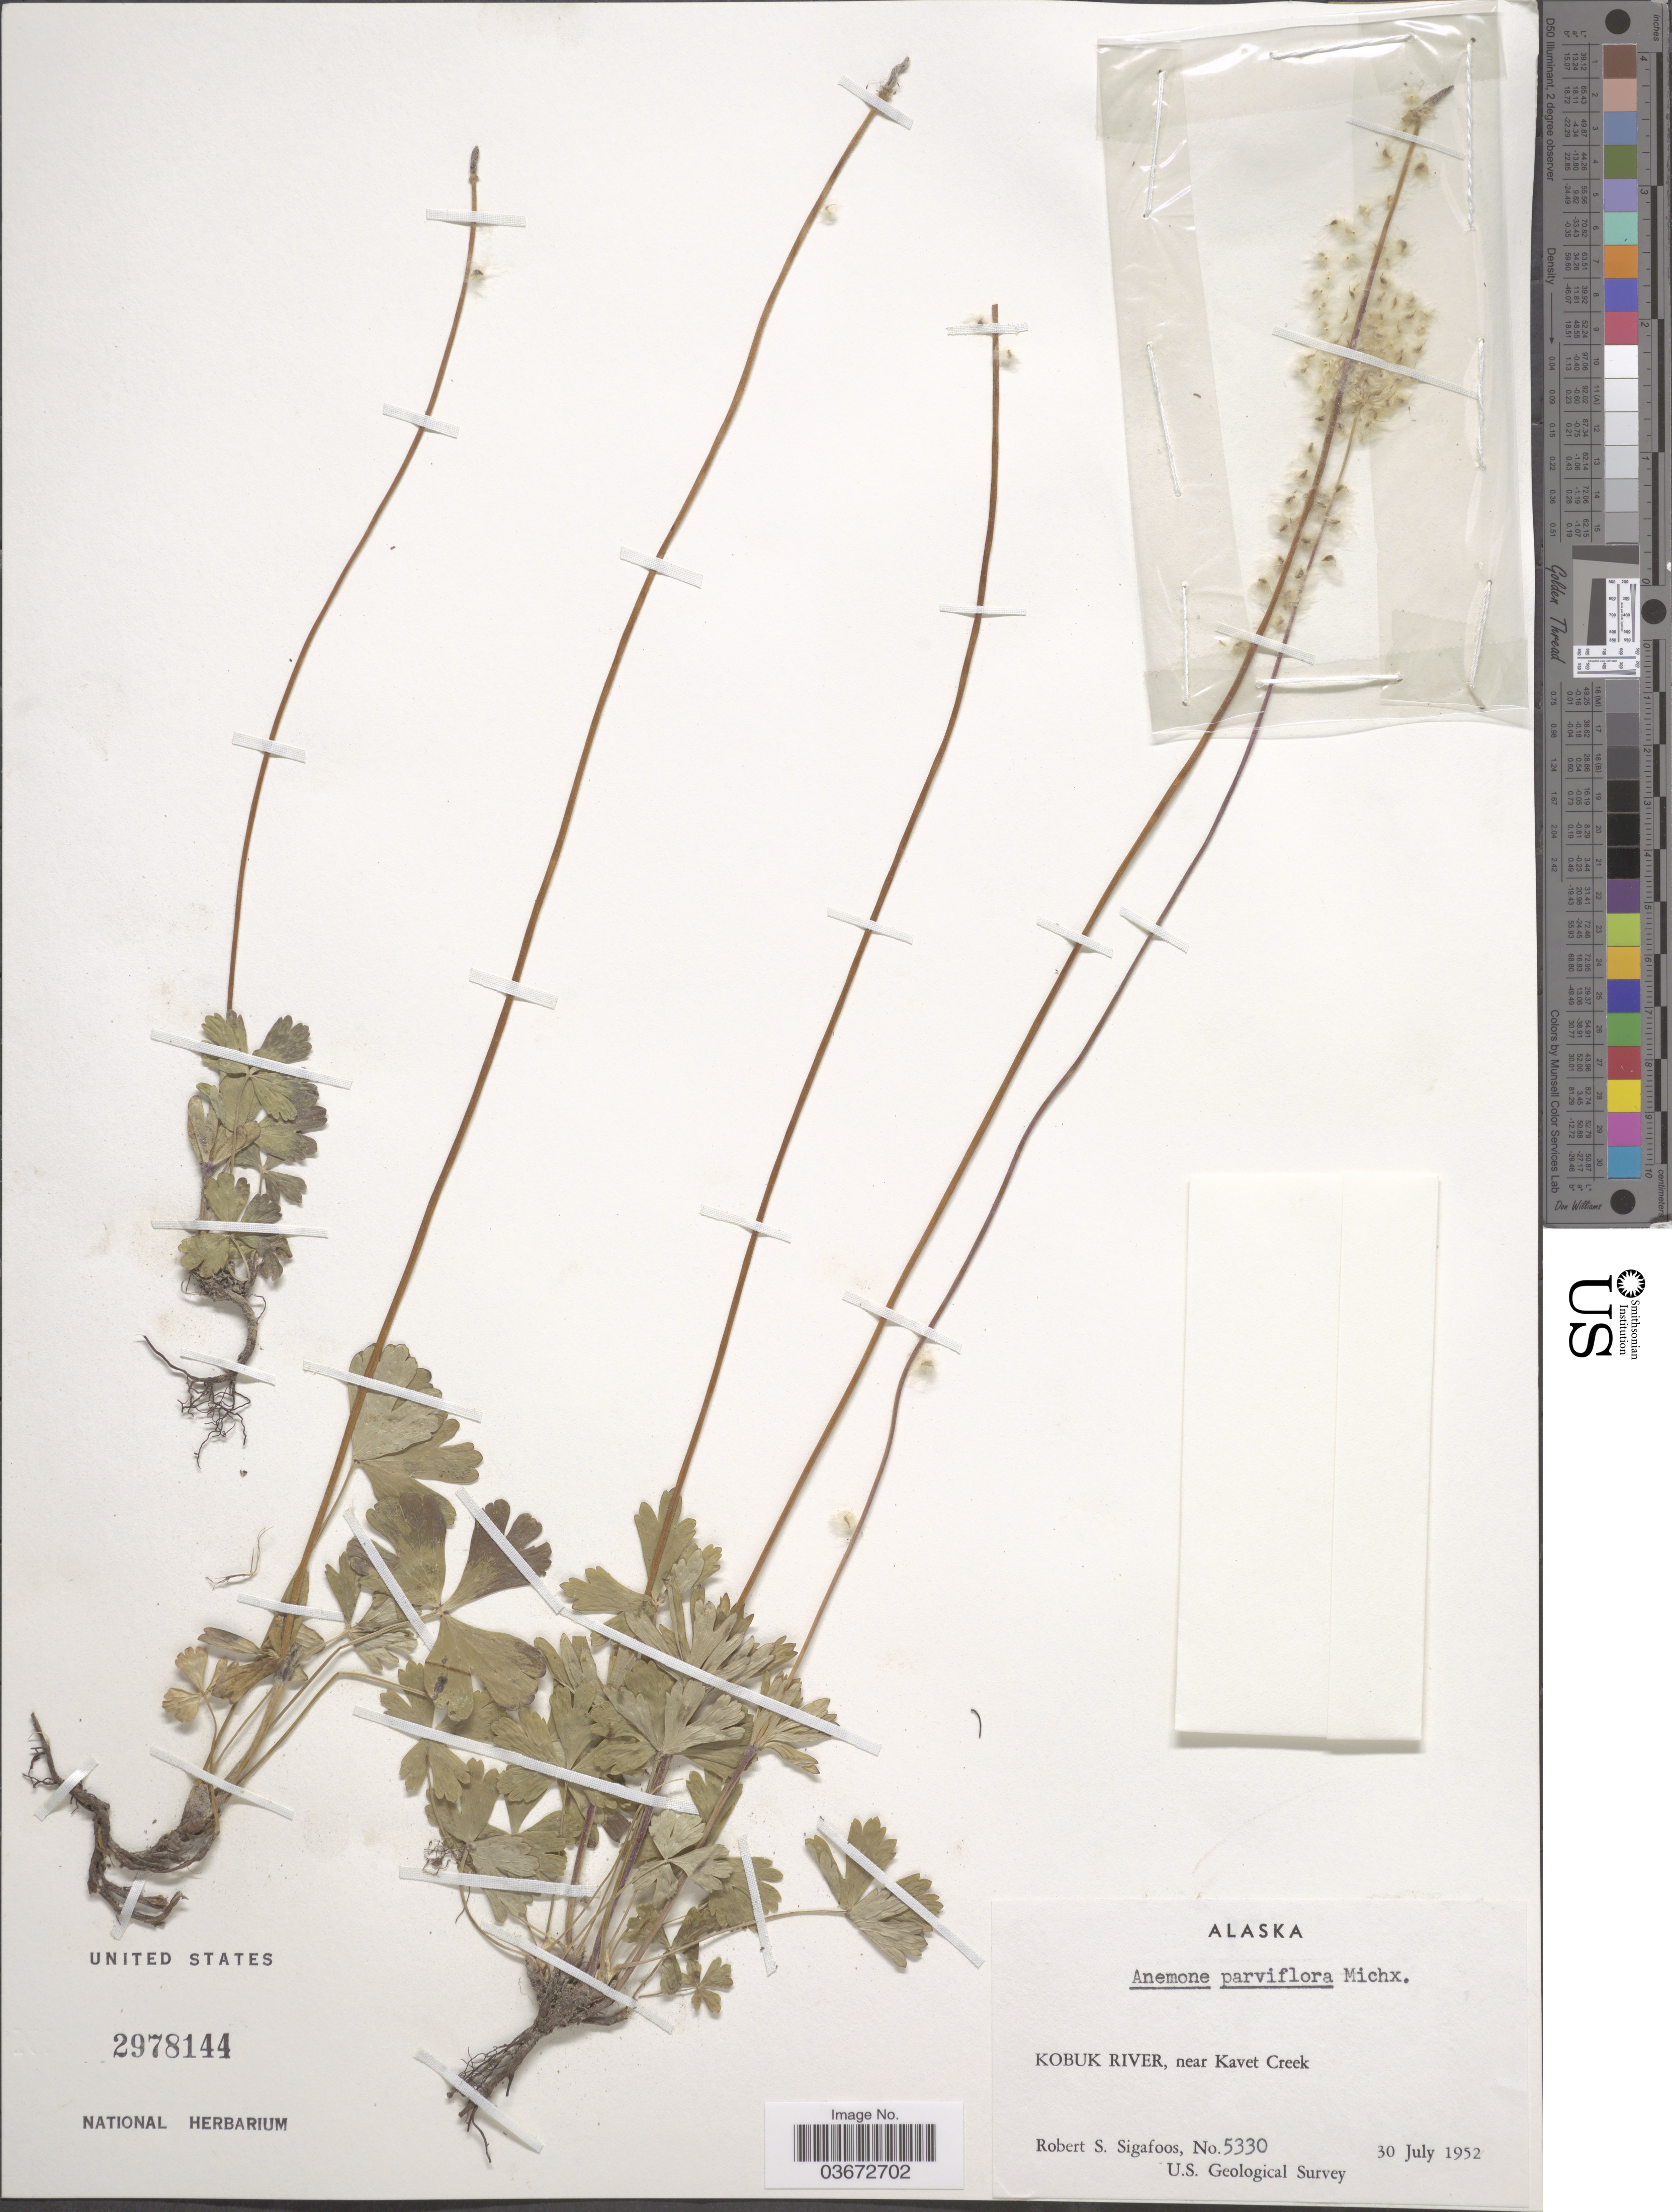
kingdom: Plantae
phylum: Tracheophyta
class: Magnoliopsida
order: Ranunculales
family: Ranunculaceae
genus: Anemone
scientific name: Anemone parviflora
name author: Michx.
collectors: R. Sigafoos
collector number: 5330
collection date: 1952-07-30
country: United States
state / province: Alaska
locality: Kobuk River, near Kavet Creek.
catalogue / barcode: US 2978144